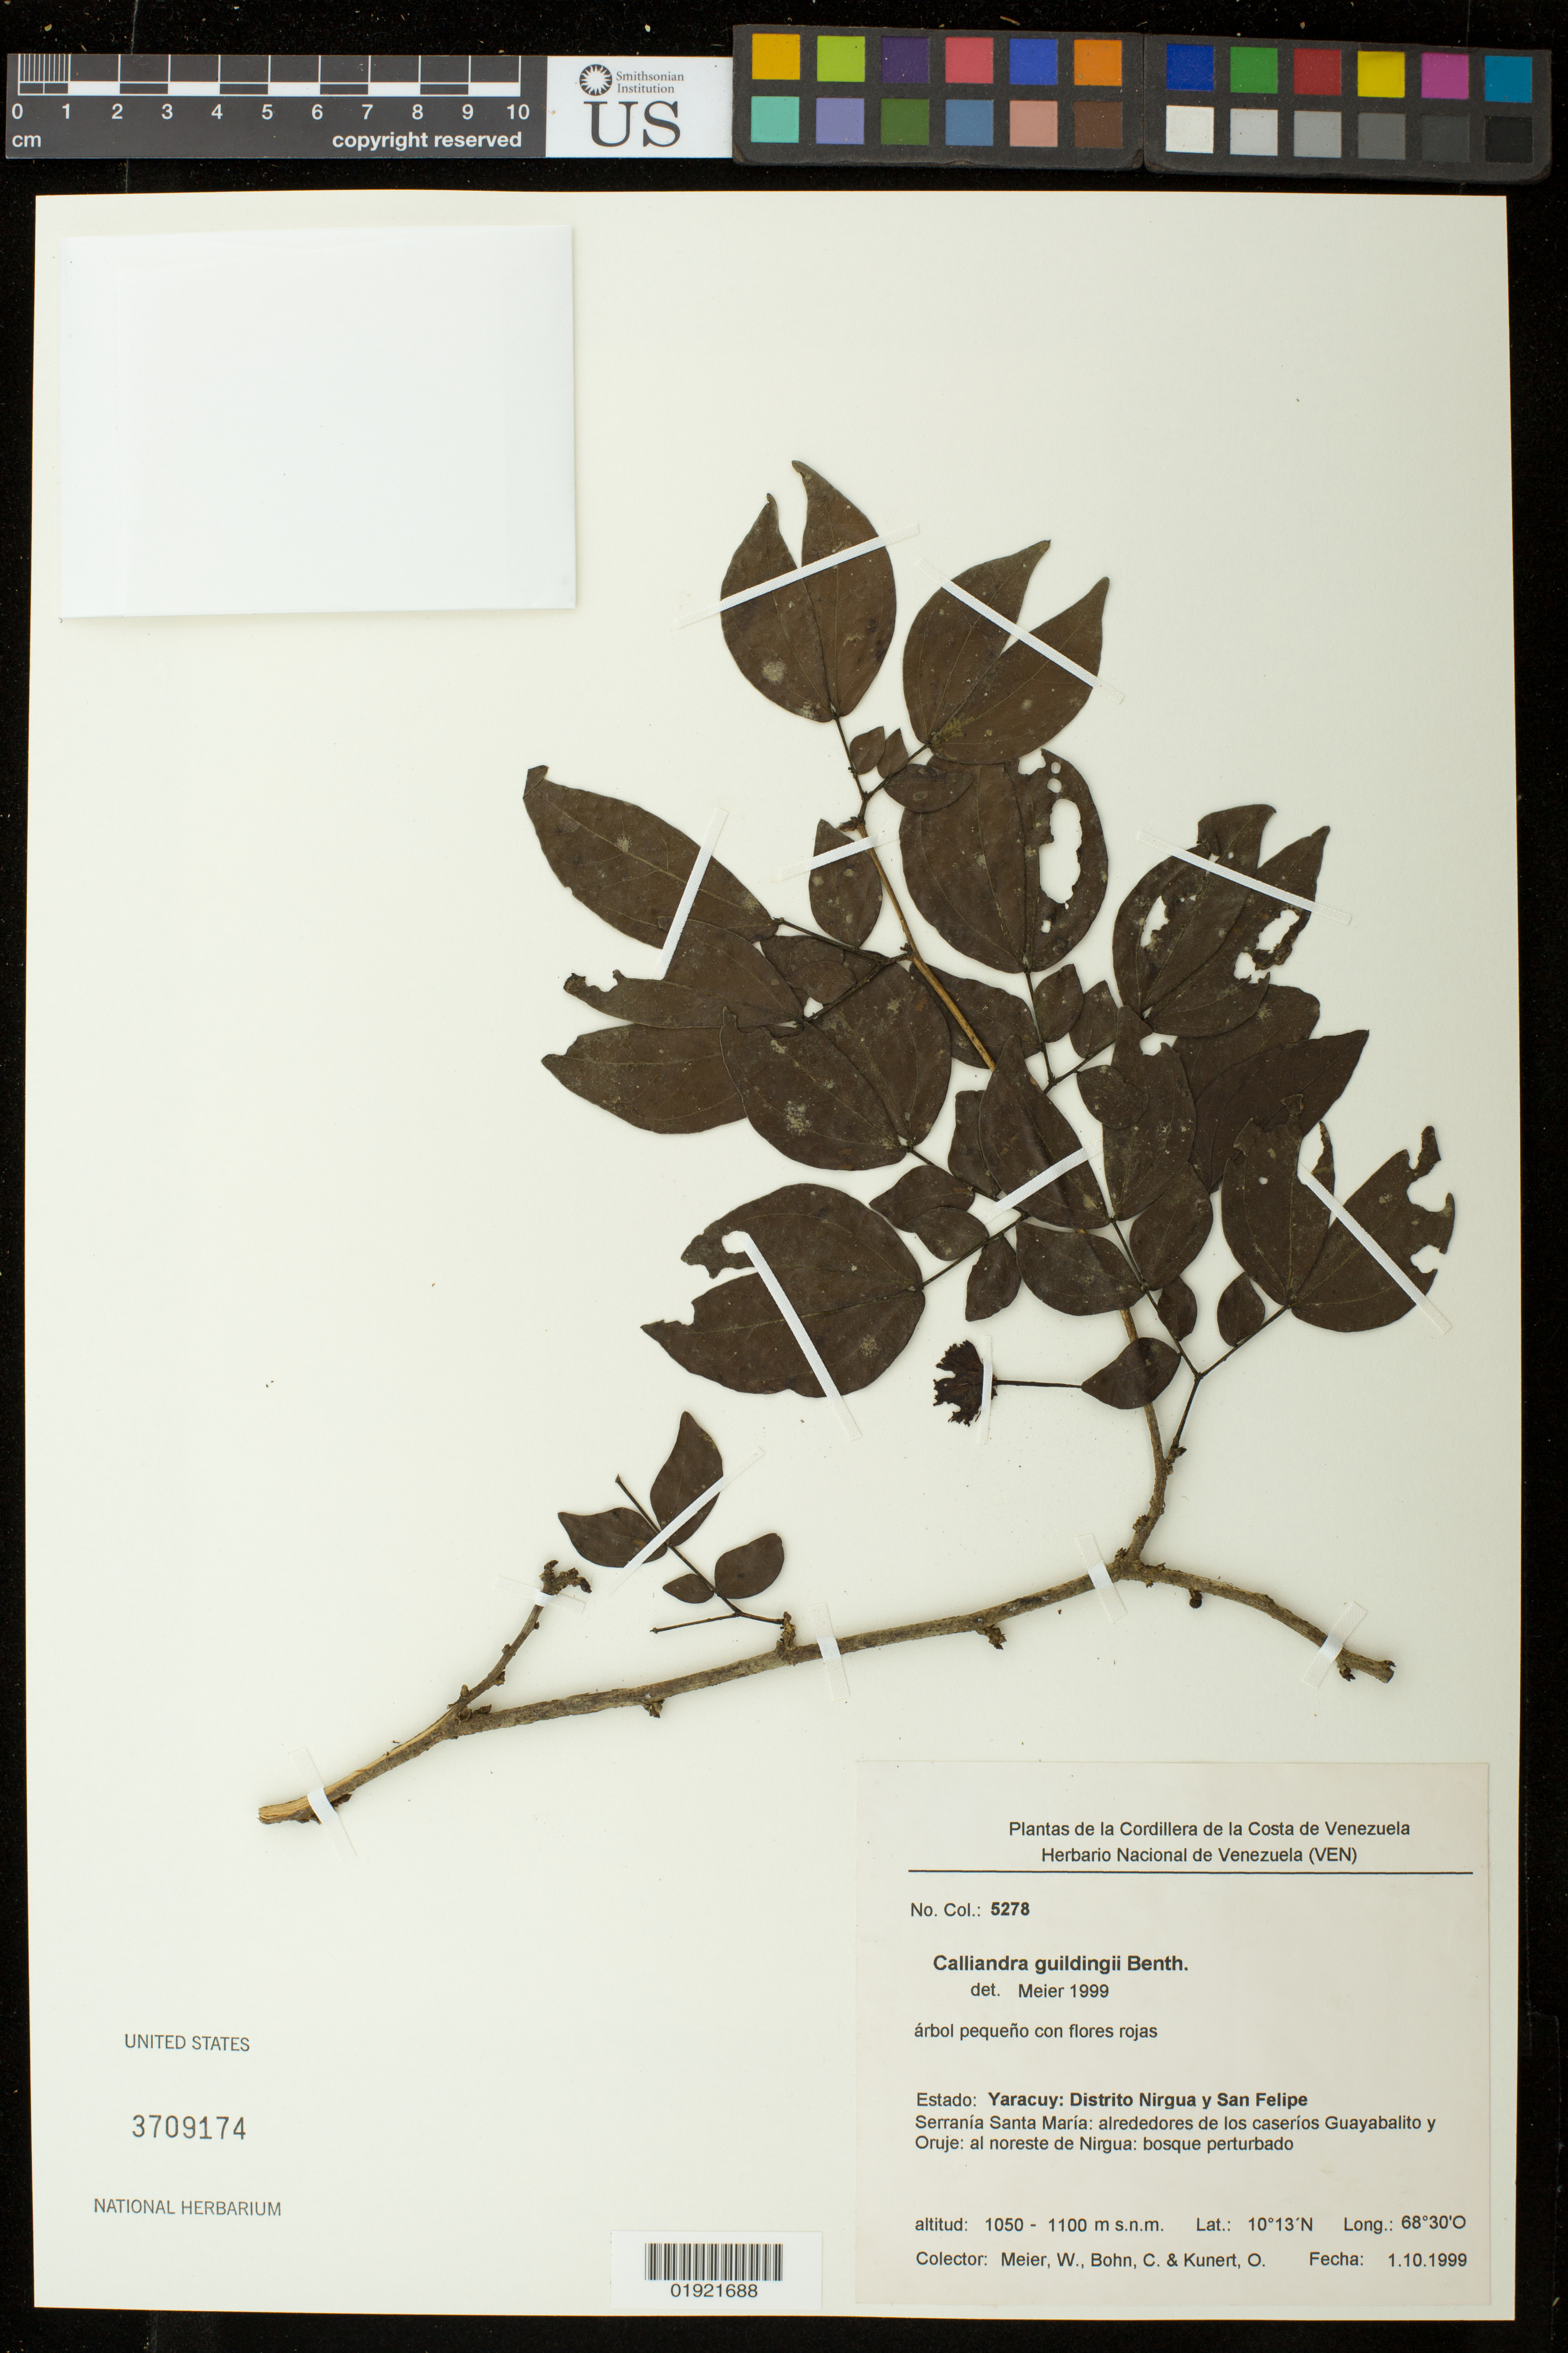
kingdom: Plantae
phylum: Tracheophyta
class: Magnoliopsida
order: Fabales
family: Fabaceae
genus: Calliandra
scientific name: Calliandra guildingii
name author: Benth.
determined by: Meier, Winfried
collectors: W. Meier, C. Bohn & O. Kunert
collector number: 5278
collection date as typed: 1.10.1999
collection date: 1999-10-01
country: Venezuela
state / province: Yaracuy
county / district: Nirgua y San Felipe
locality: Serrania Santa Maria: alrededores de los caserios Guayabalito y Oruje: al noreste de Nirgua: bosque perturbado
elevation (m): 1050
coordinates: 10 13 N, 68 30 O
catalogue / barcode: US 3709174